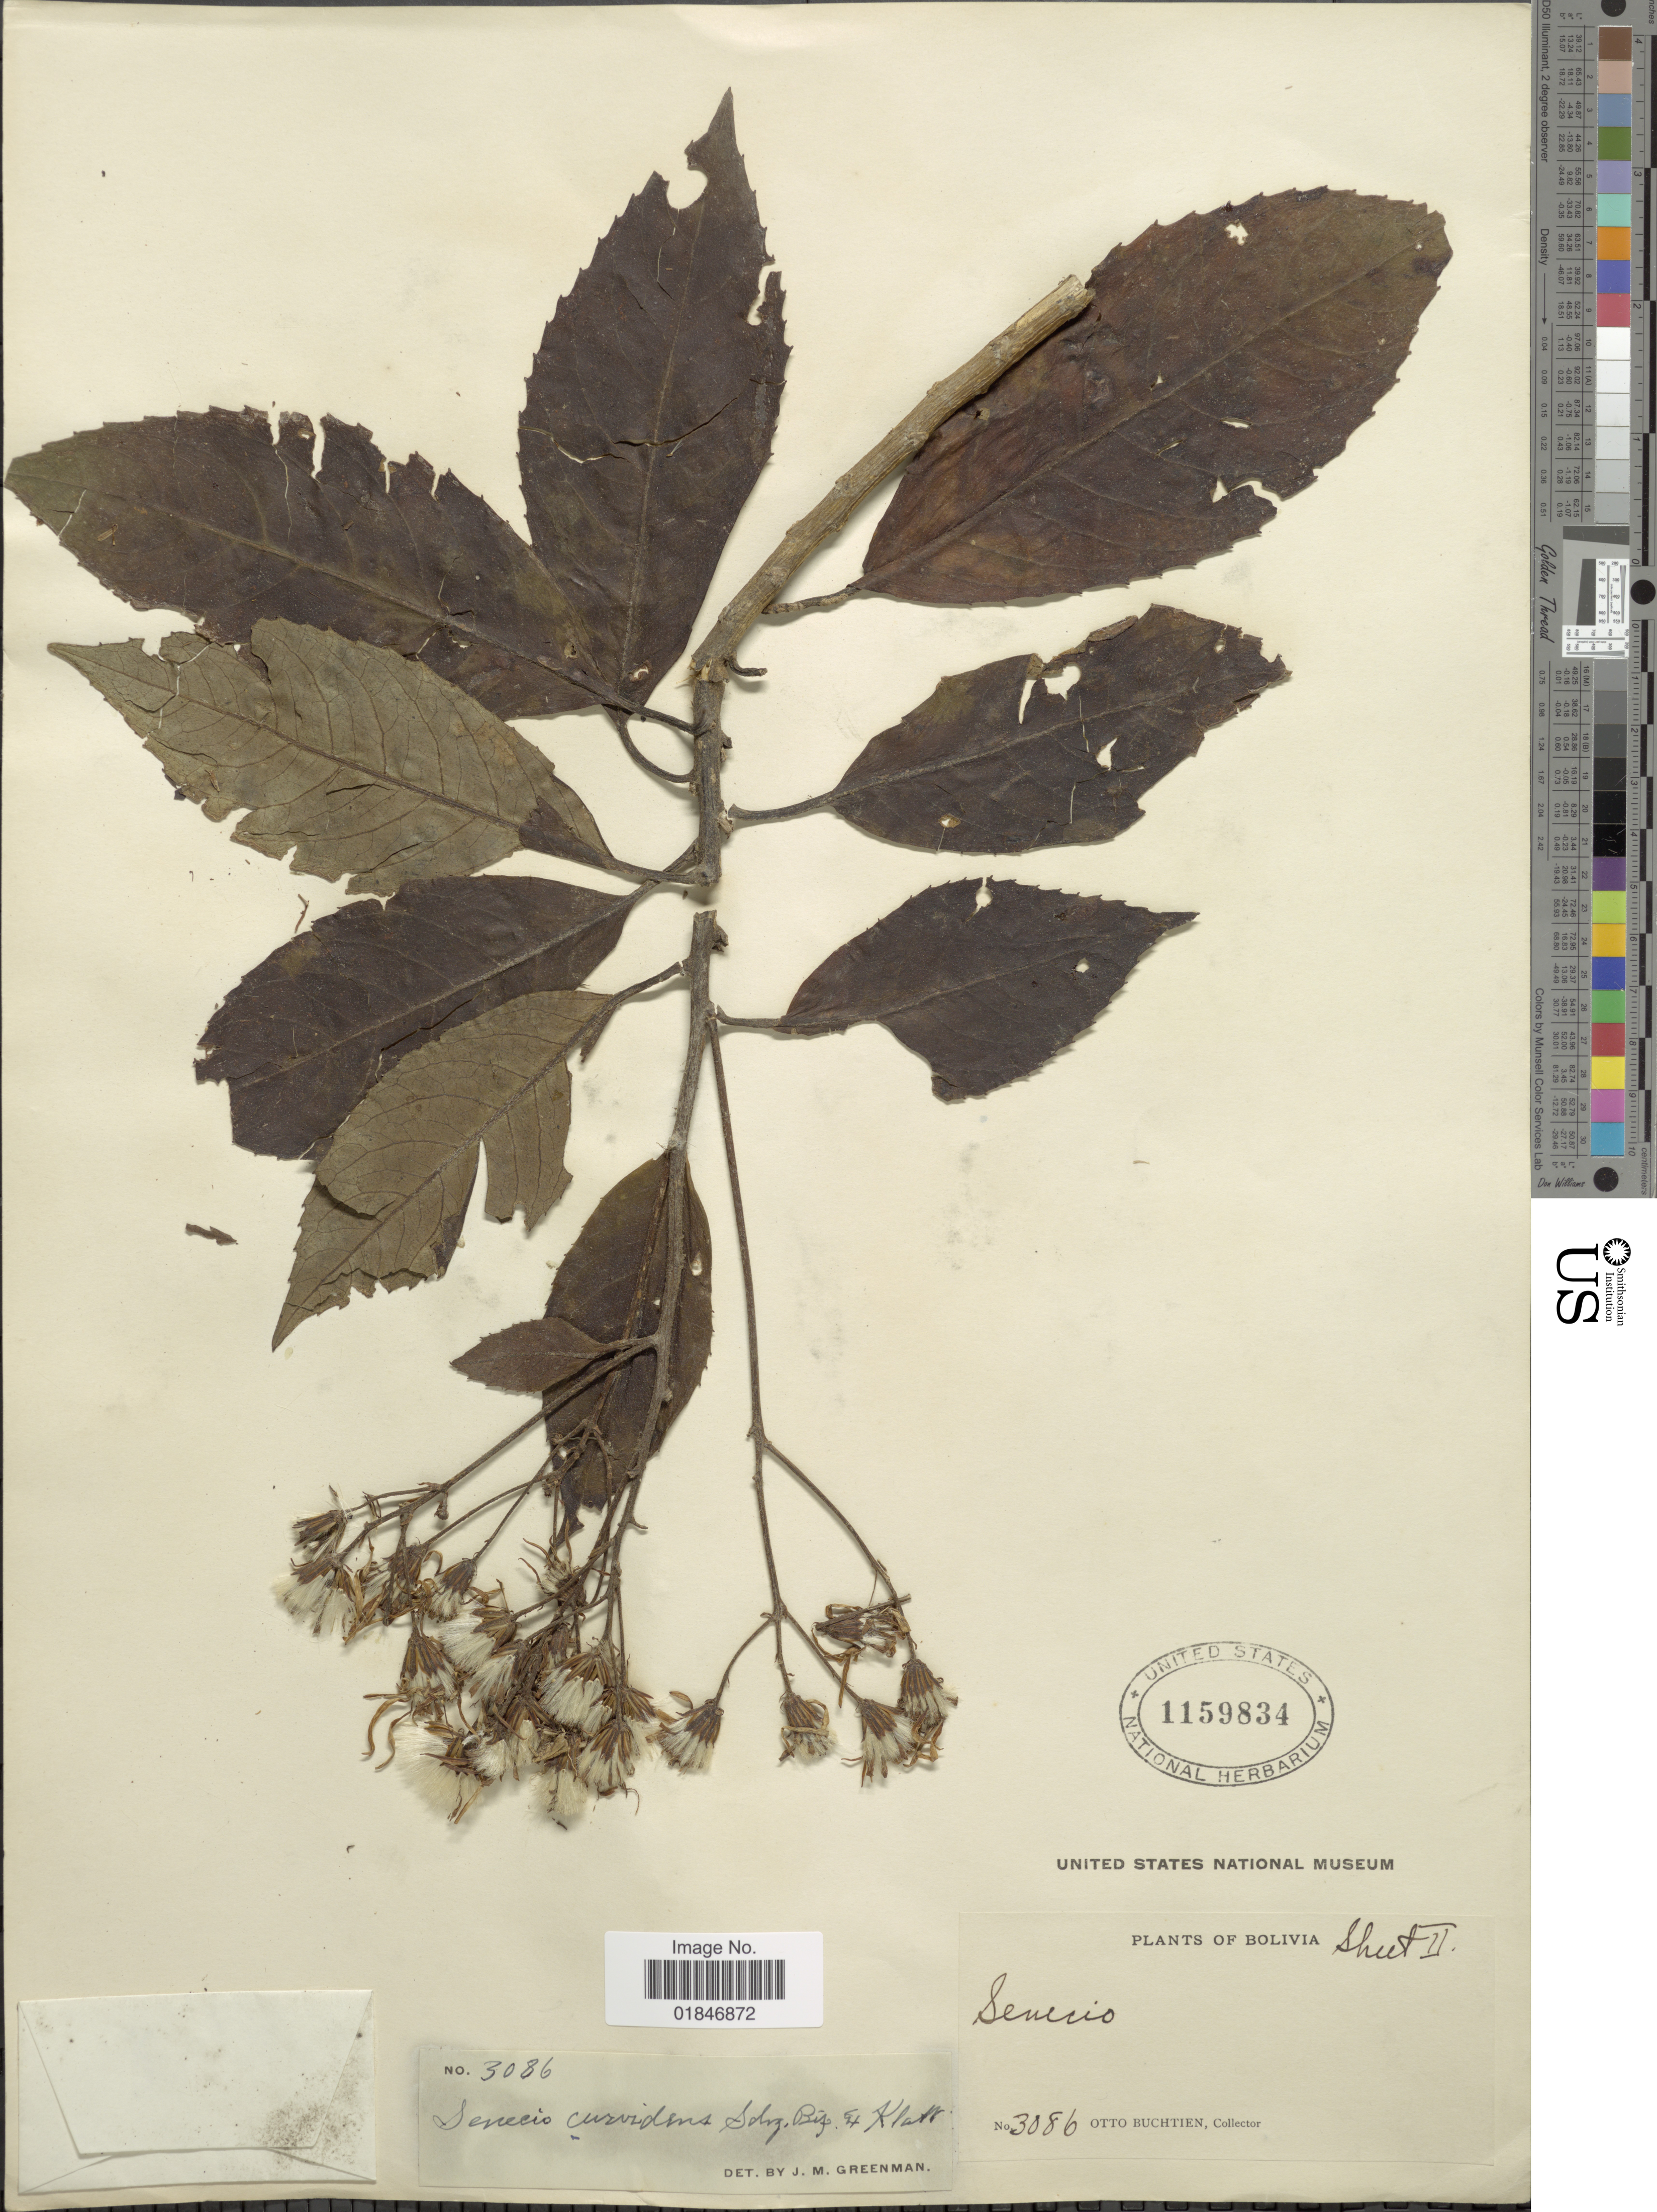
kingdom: Plantae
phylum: Tracheophyta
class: Magnoliopsida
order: Asterales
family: Asteraceae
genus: Dendrophorbium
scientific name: Dendrophorbium curvidens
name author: (Sch. Bip. ex Klatt) C. Jeffrey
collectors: O. Buchtien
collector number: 3086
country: Bolivia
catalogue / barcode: US 1159834